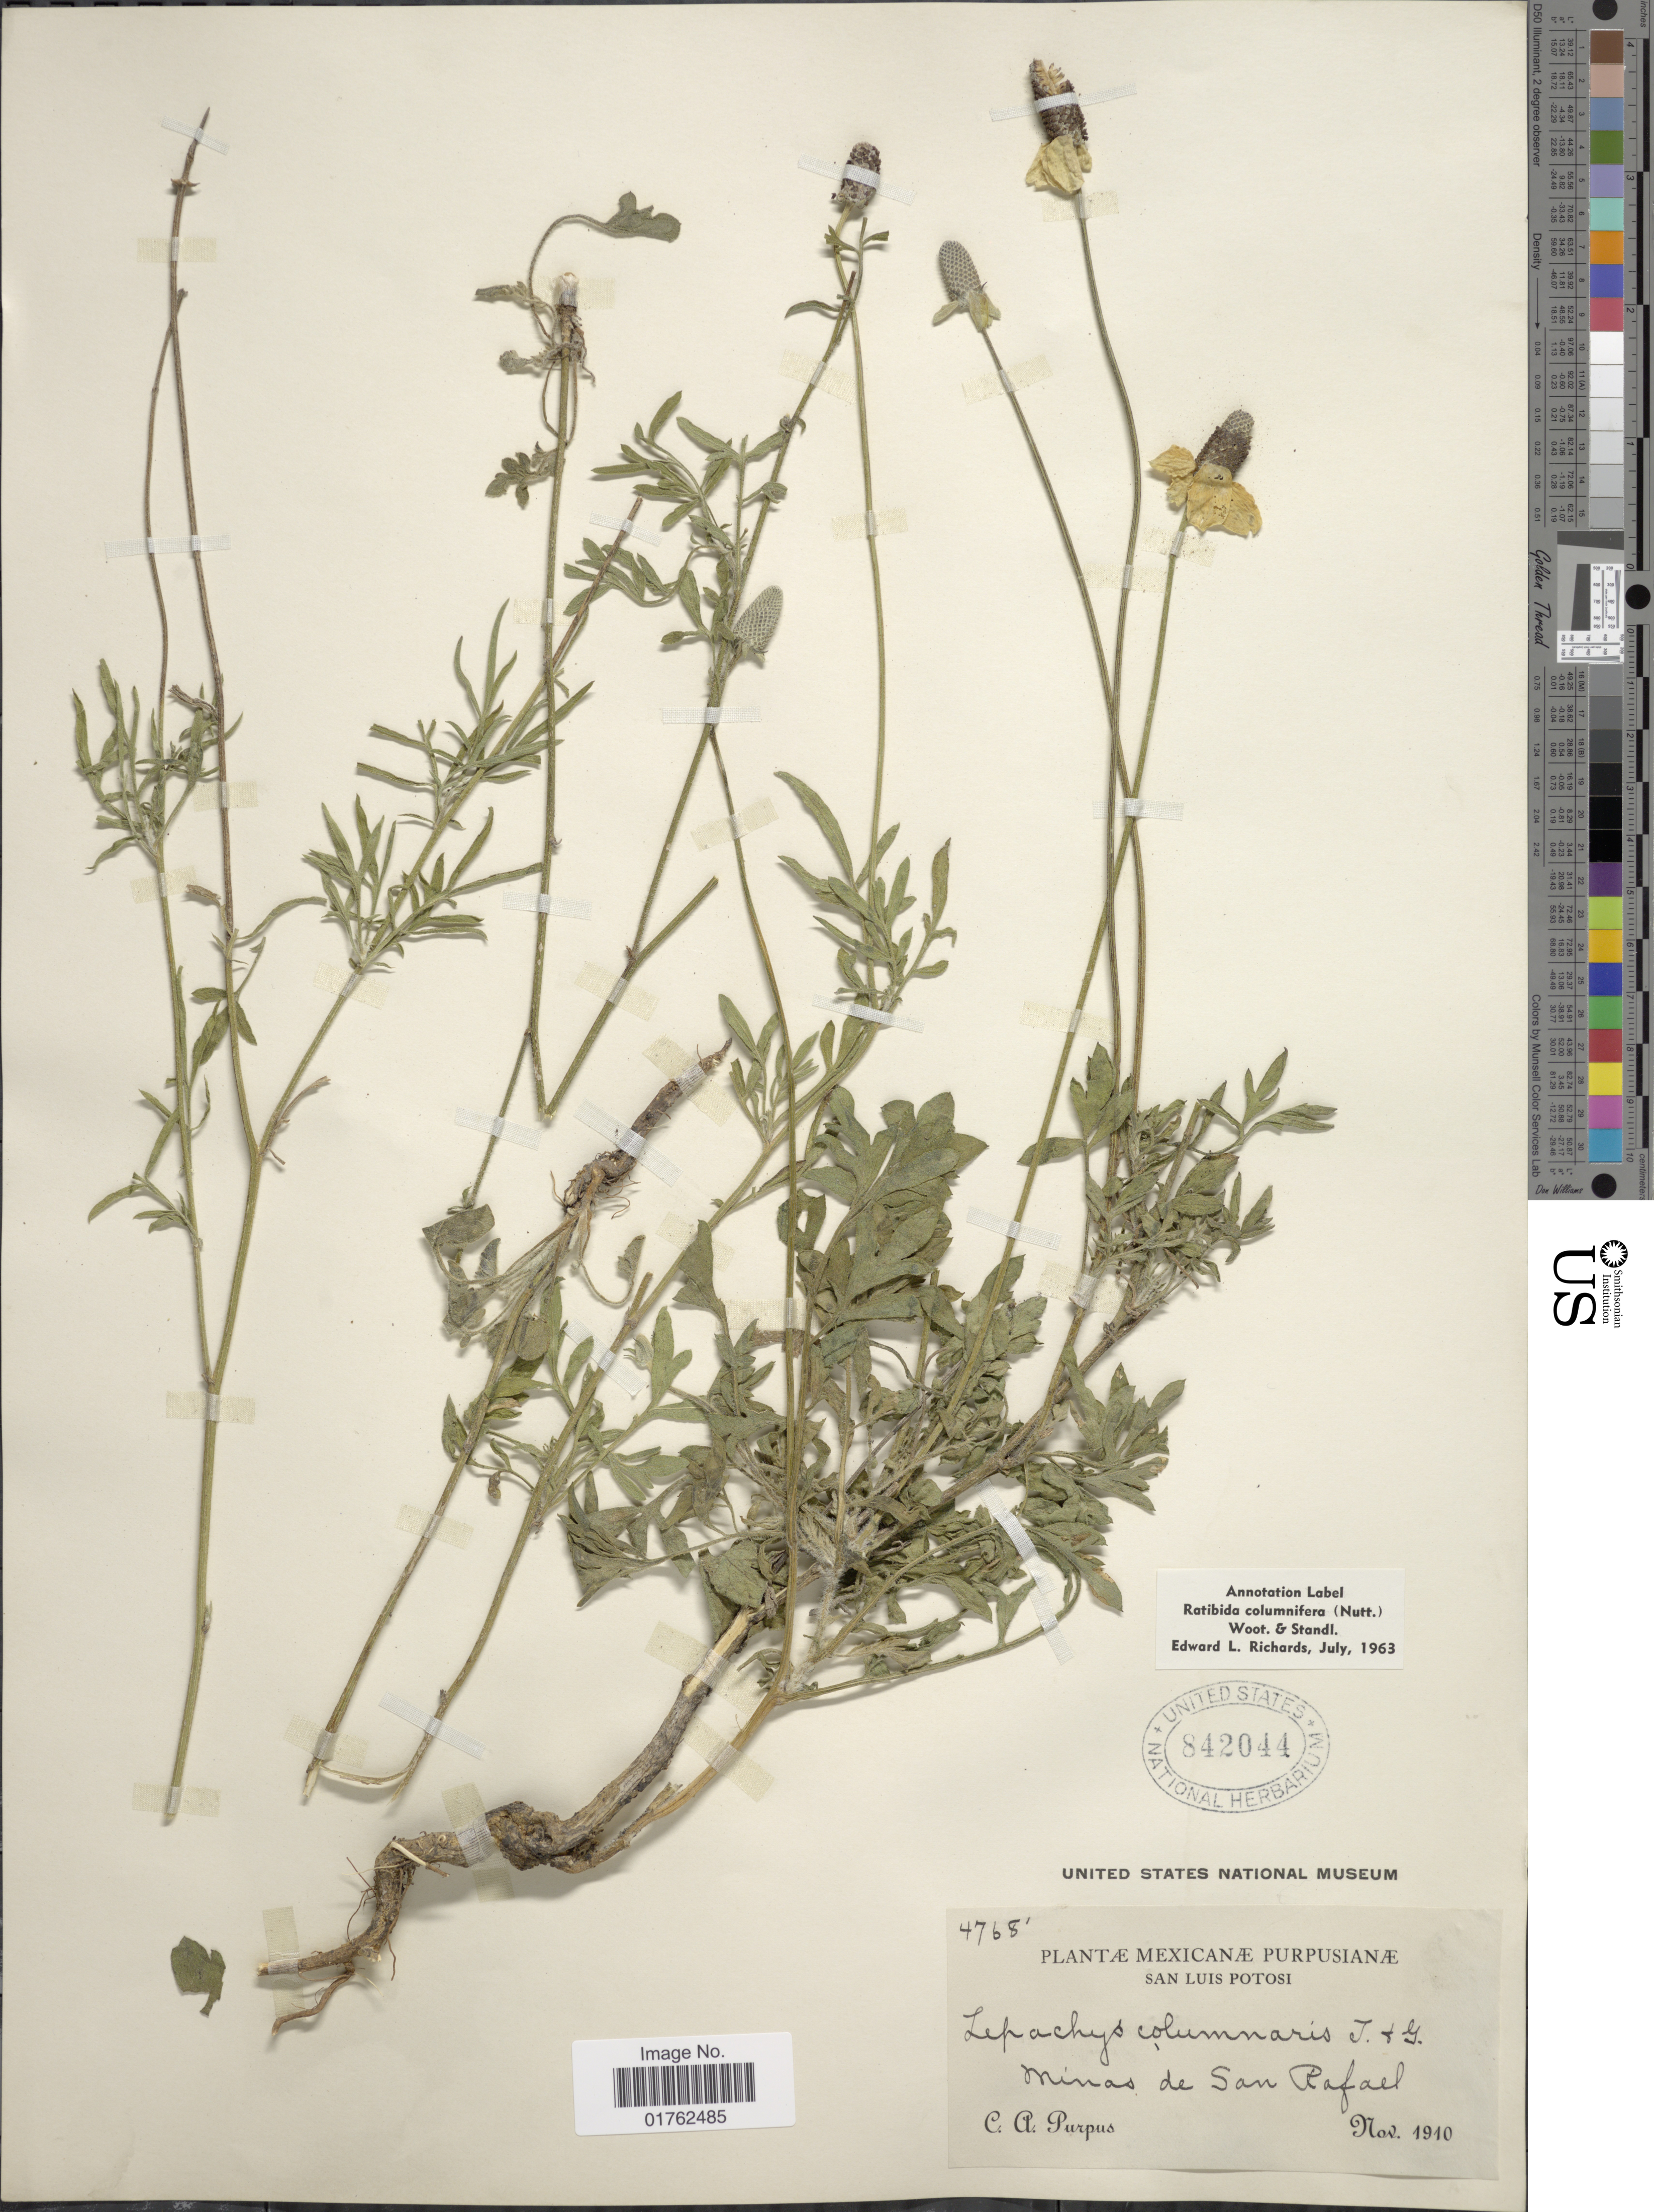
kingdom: Plantae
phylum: Tracheophyta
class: Magnoliopsida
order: Asterales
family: Asteraceae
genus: Ratibida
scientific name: Ratibida columnaris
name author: (Pursh) D. Don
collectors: C. A. Purpus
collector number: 4768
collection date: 1910-11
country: Mexico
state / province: San Luis Potosí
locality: Minas de San Rafael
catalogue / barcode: US 842044